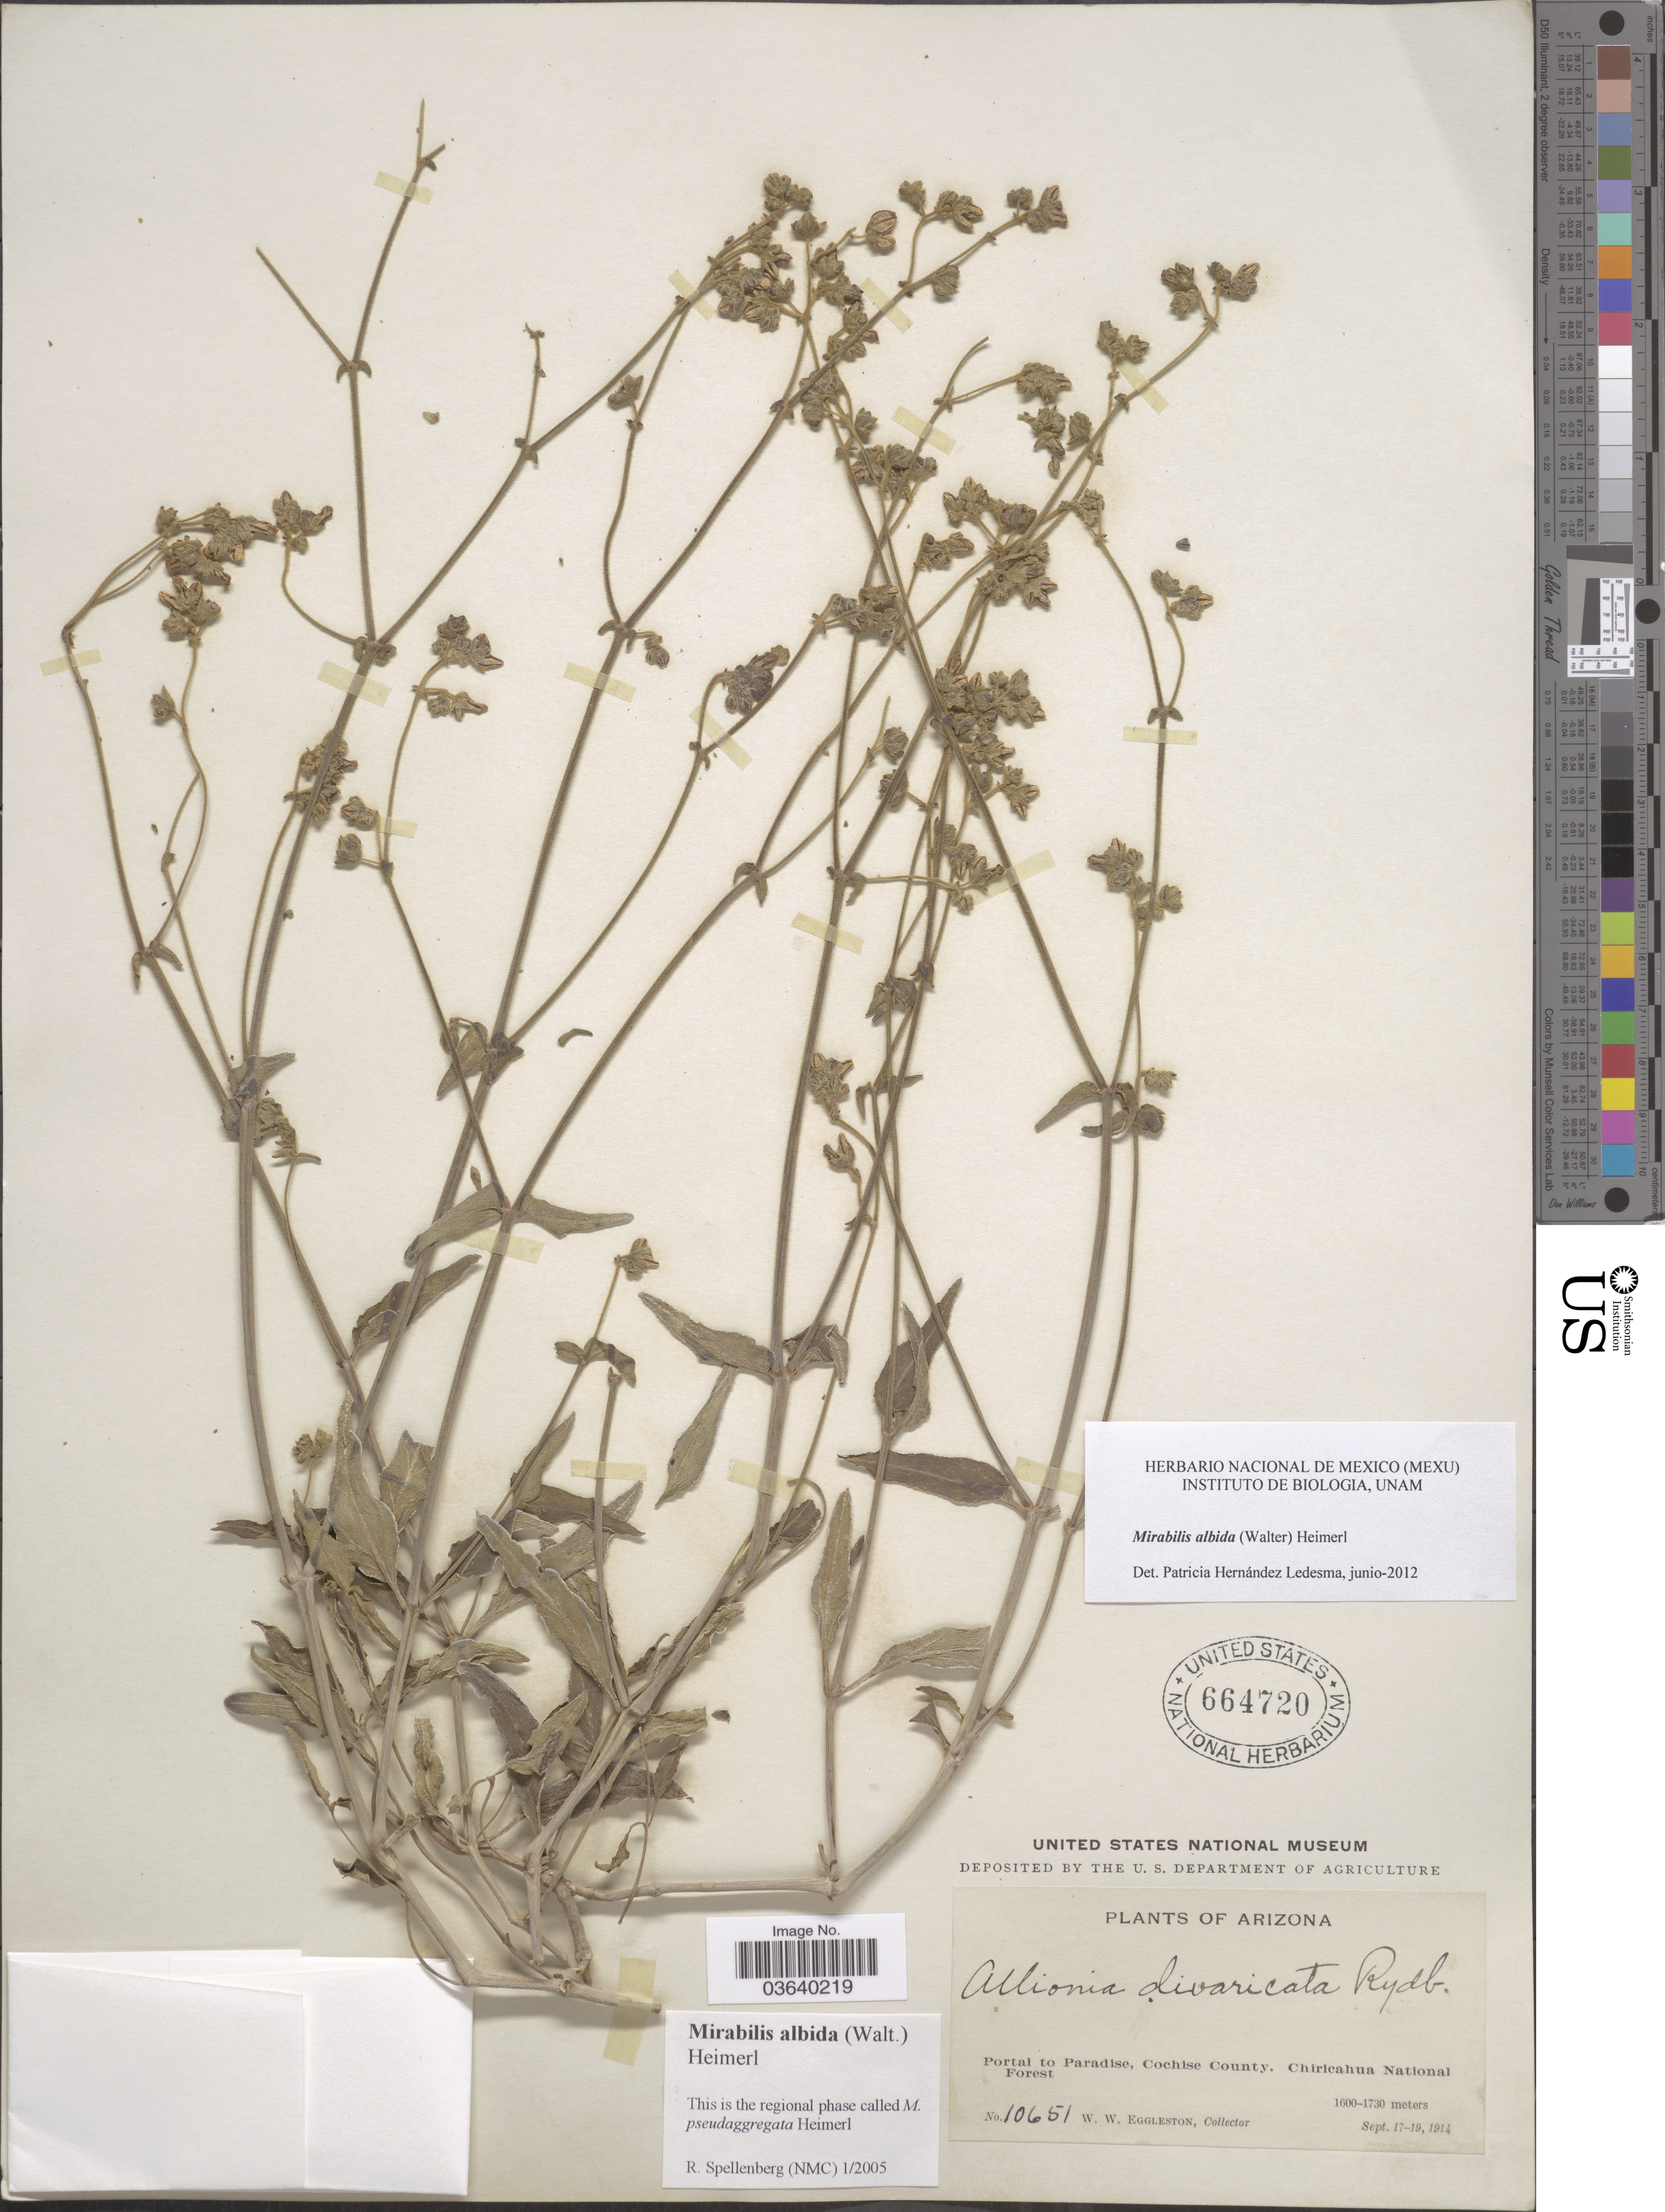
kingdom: Plantae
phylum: Tracheophyta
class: Magnoliopsida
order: Caryophyllales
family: Nyctaginaceae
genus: Mirabilis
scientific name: Mirabilis albida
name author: (Walter) Heimerl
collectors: W. W. Eggleston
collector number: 10651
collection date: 1914-09-17/1914-09-19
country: United States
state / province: Arizona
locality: Portal to Paradise, Cochise County, Chiricahua National Forest.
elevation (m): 1600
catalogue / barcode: US 664720